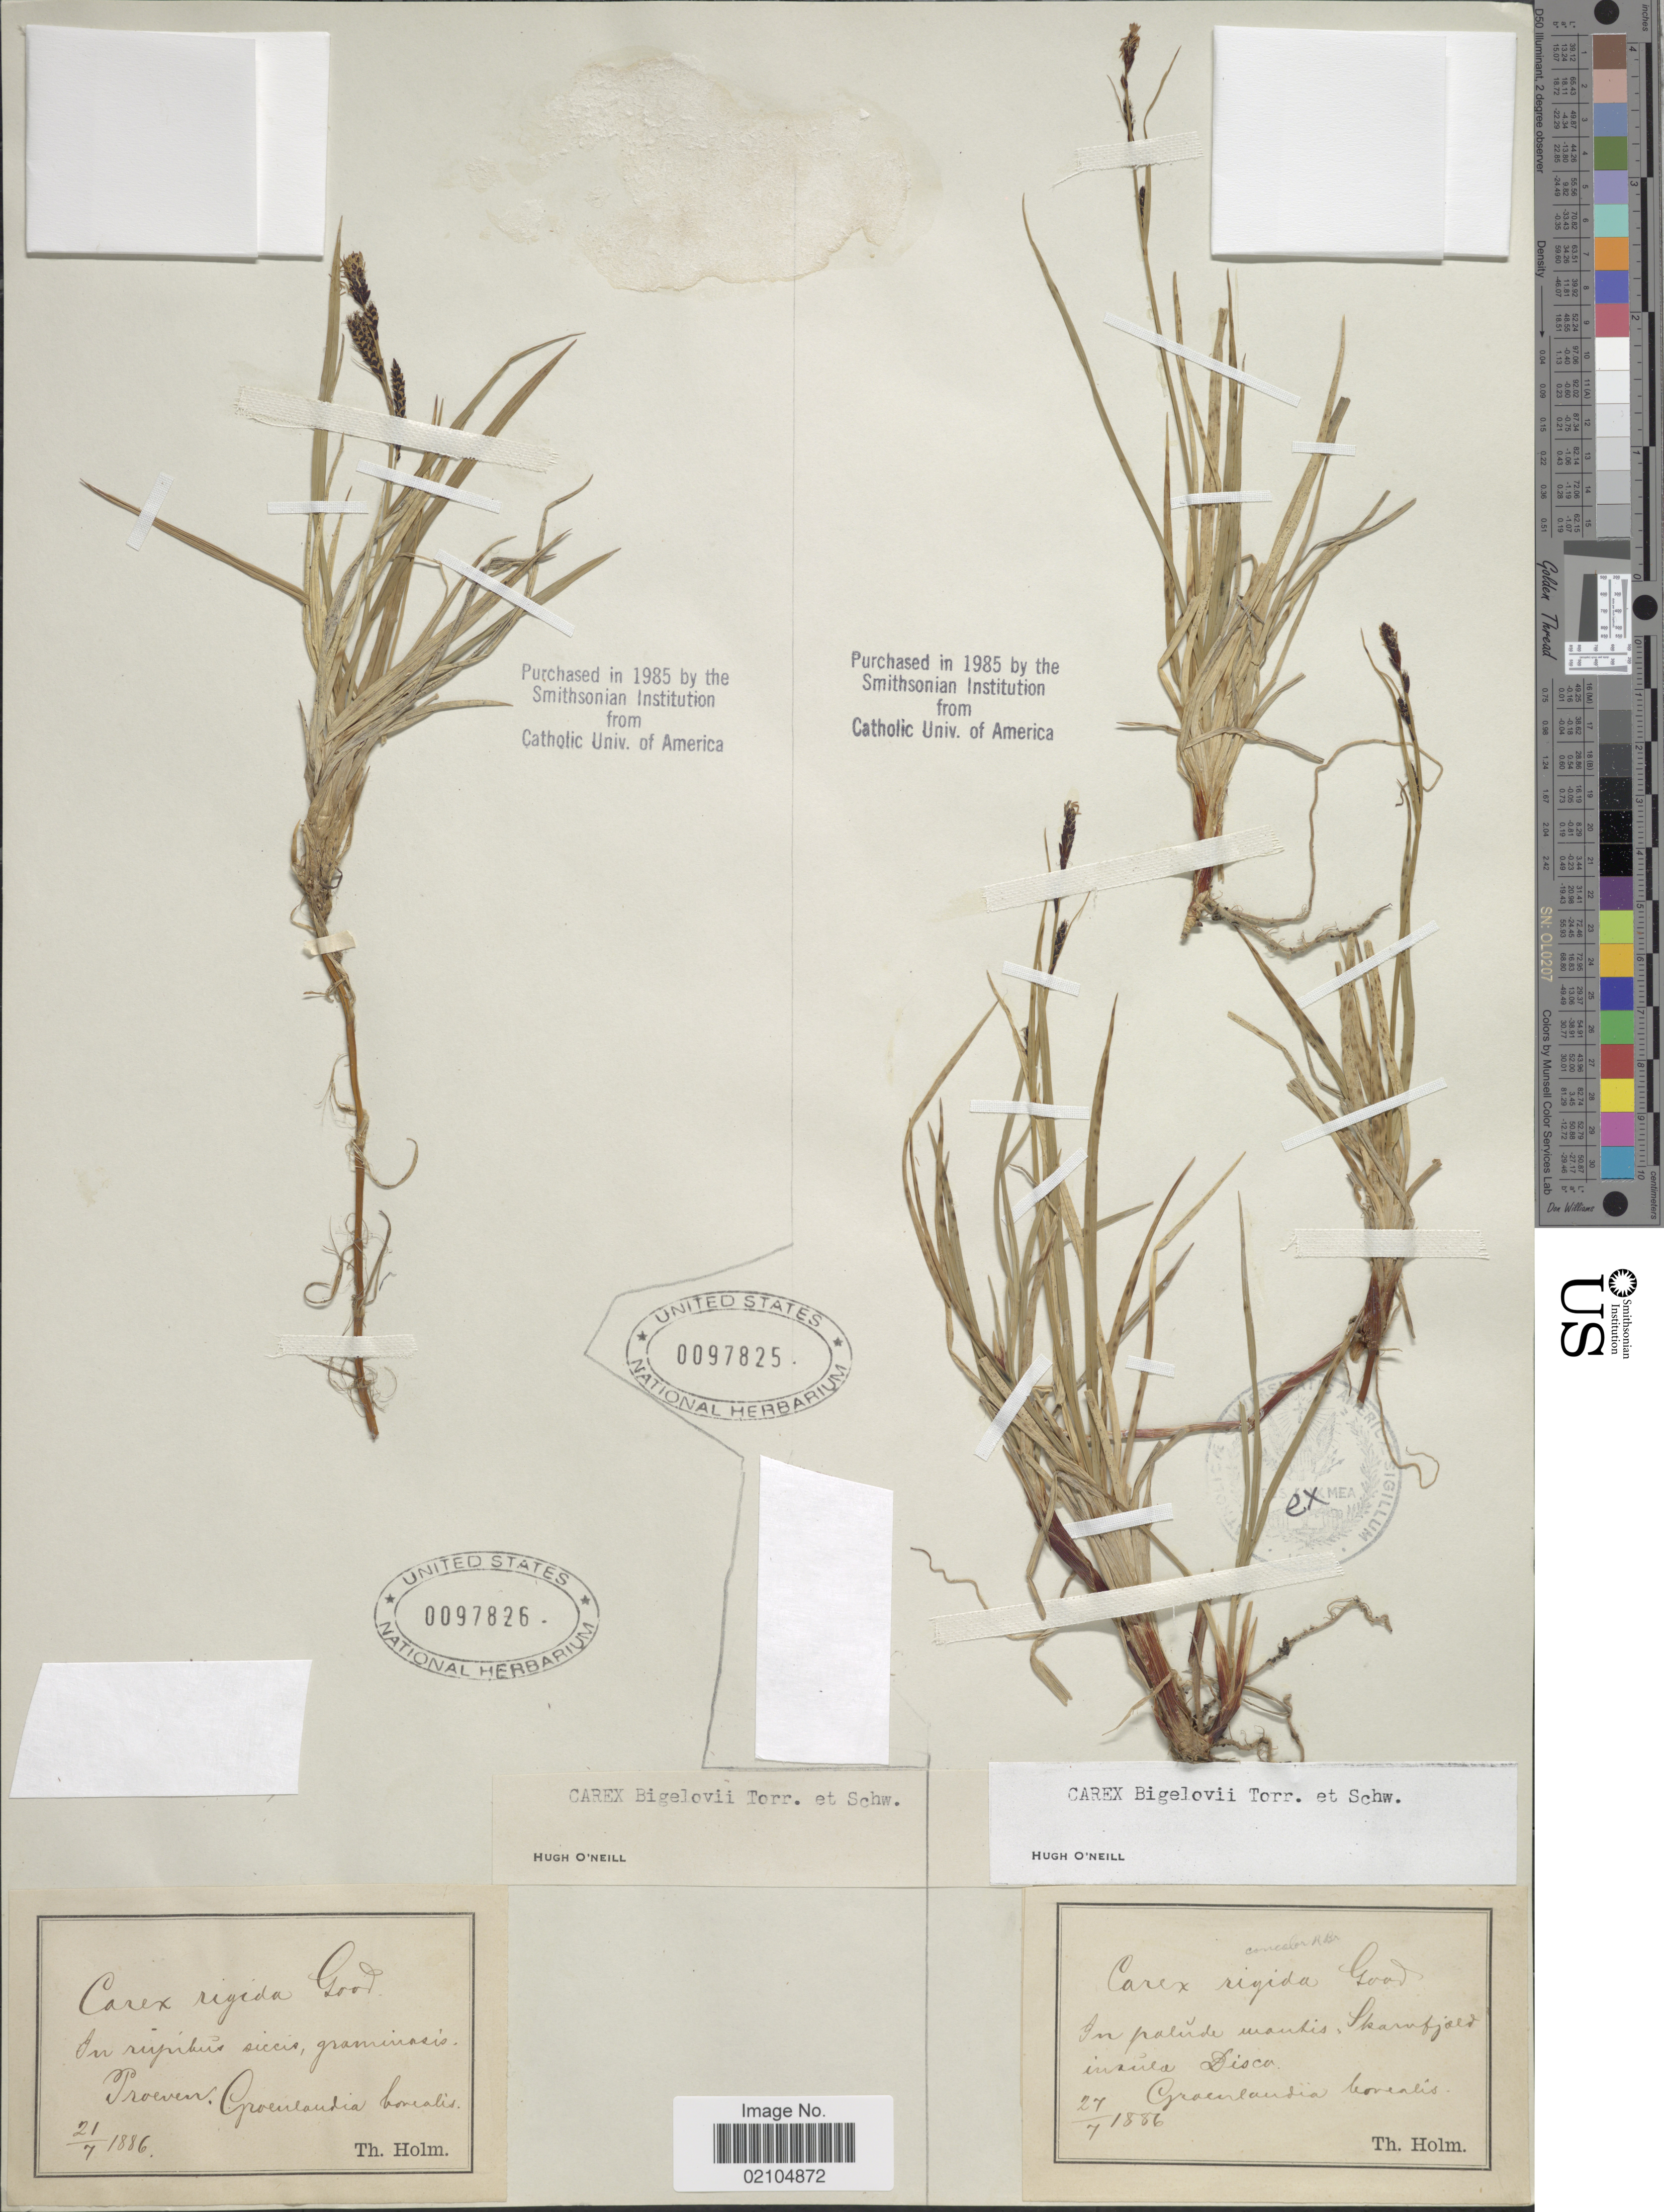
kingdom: Plantae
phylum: Tracheophyta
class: Liliopsida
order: Poales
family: Cyperaceae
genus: Carex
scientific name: Carex bigelowii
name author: Torr. ex Schwein.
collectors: T. Holm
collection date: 1886-07-27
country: Greenland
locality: In palude montis, Skarvfjaeld insula Disco, Groenlandia borealis.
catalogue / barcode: US 97825-2